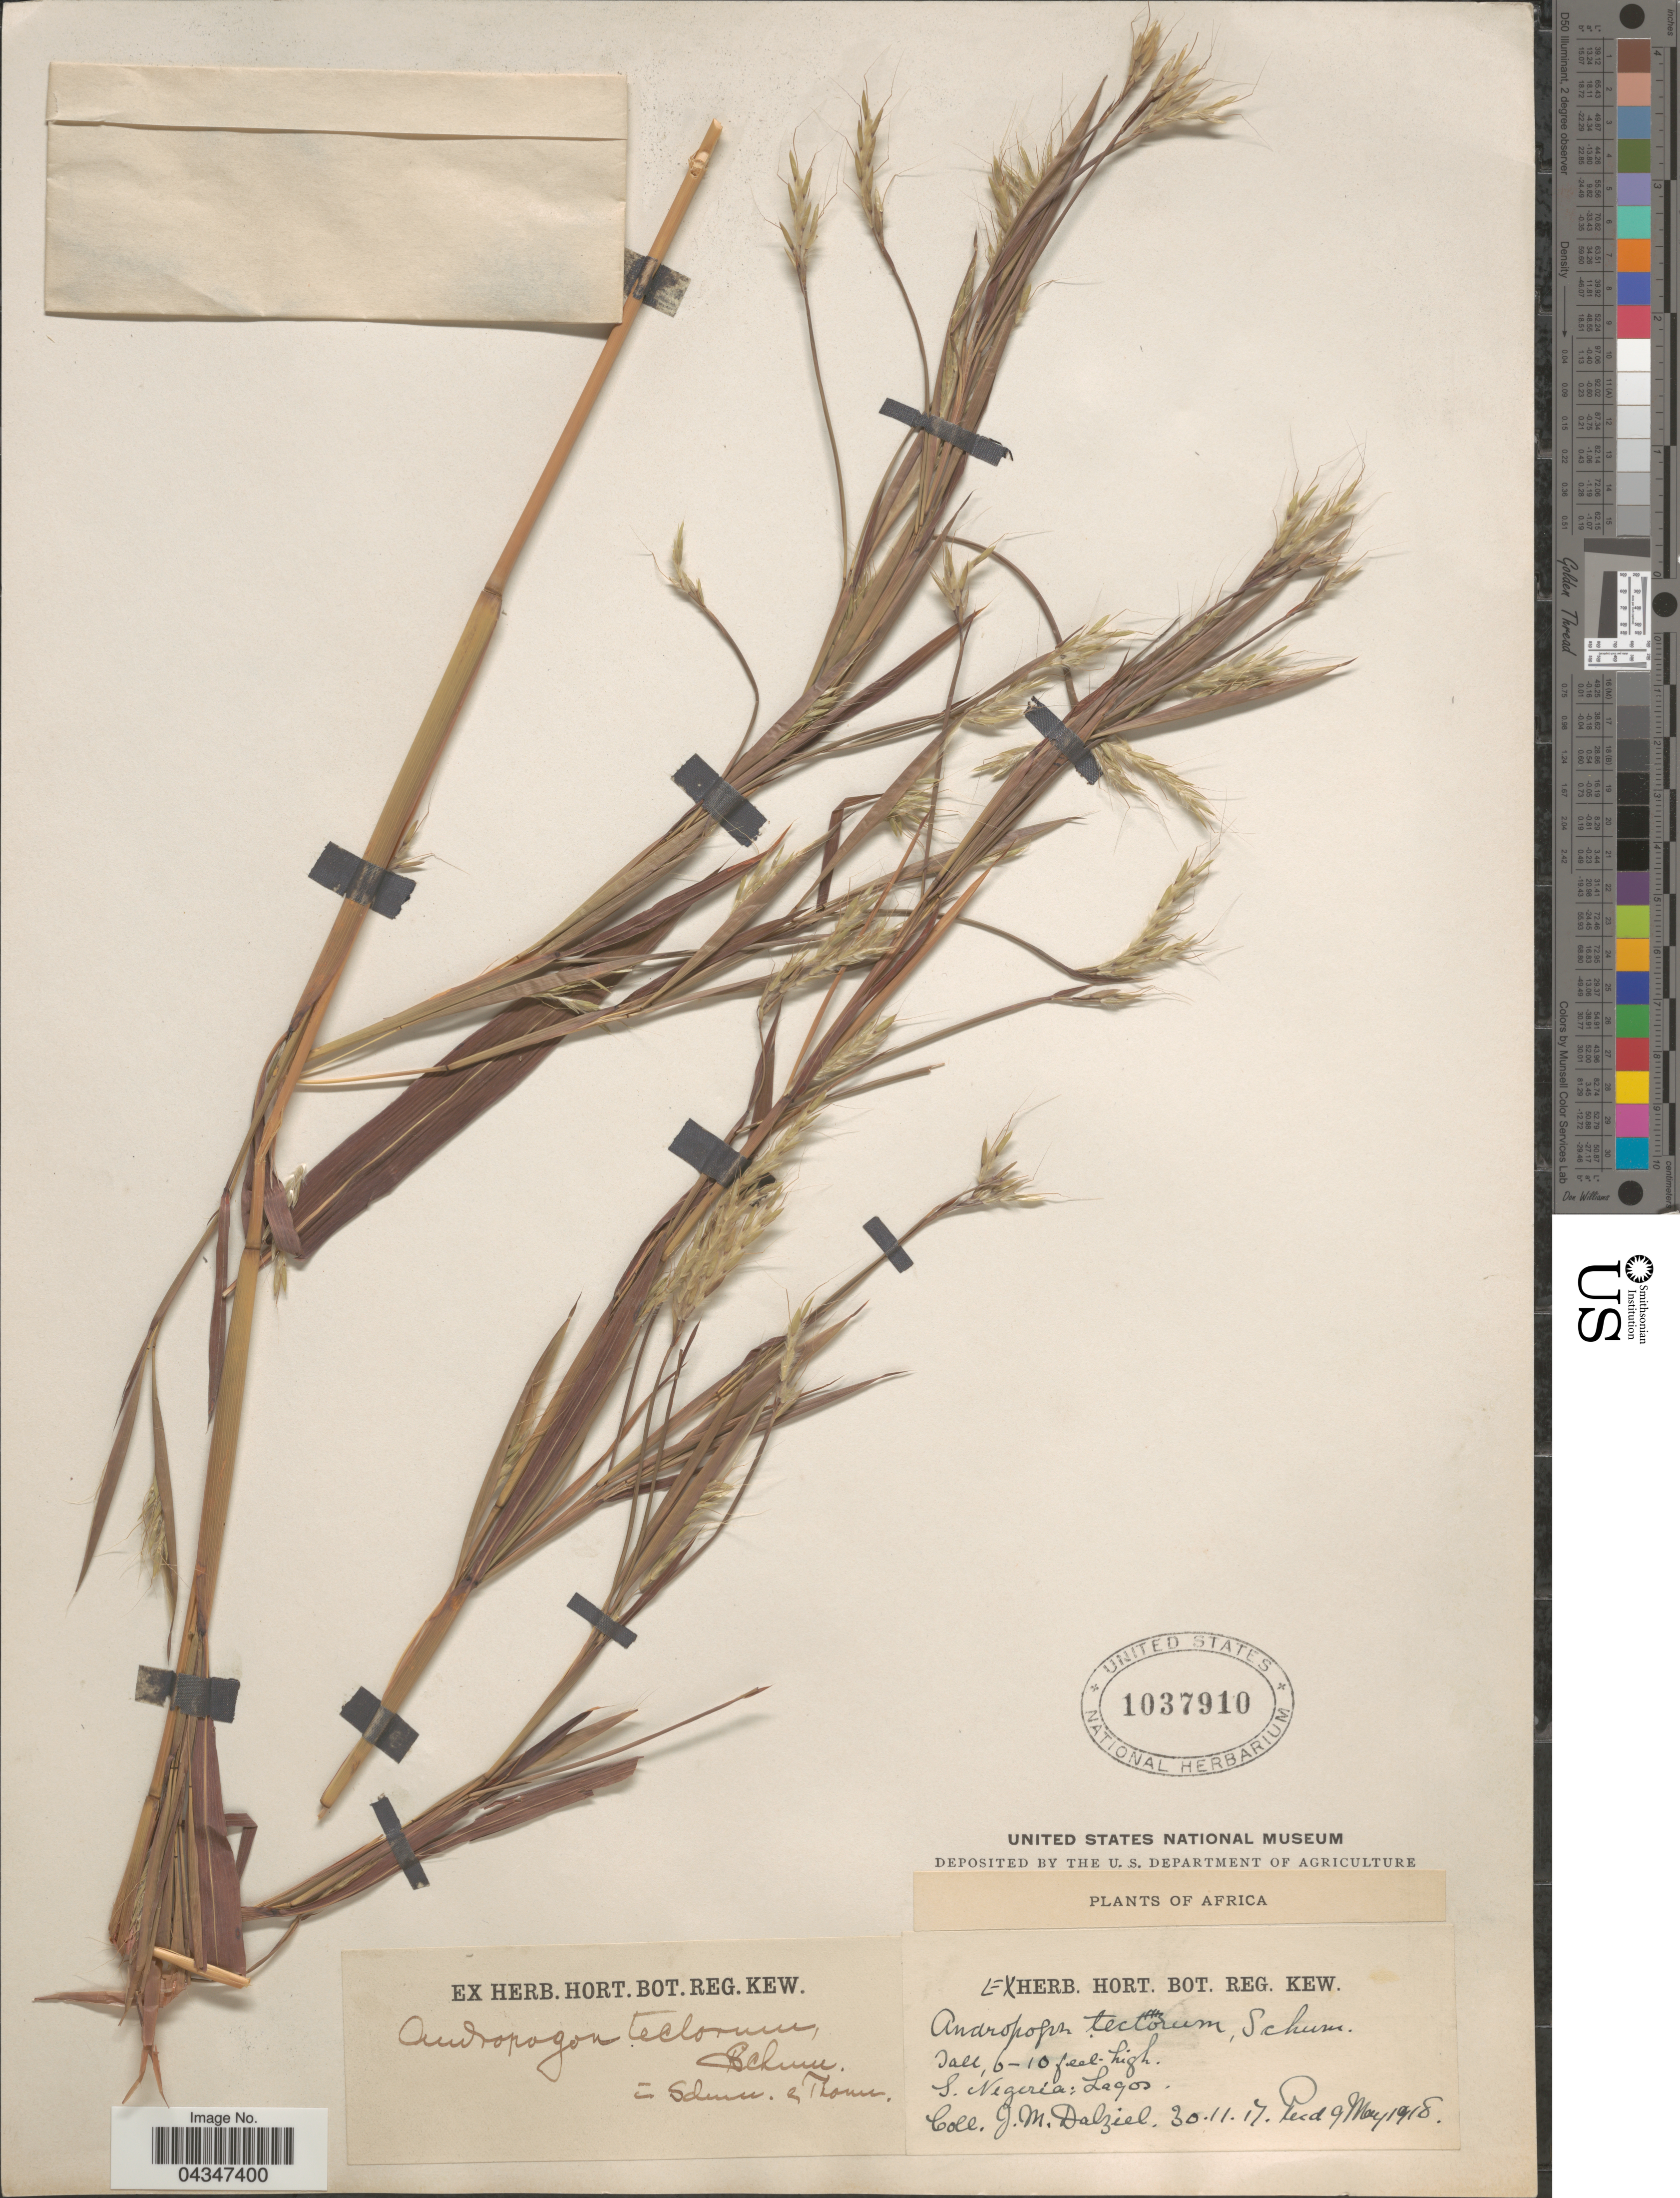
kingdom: Plantae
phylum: Tracheophyta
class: Liliopsida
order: Poales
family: Poaceae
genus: Andropogon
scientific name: Andropogon tectorum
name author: Schumach. & Thonn.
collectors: J. Dalziel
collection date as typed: Transcribed d/m/y: 30/11/17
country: Nigeria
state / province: Lagos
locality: S. Nigeria.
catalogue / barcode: US 1037910